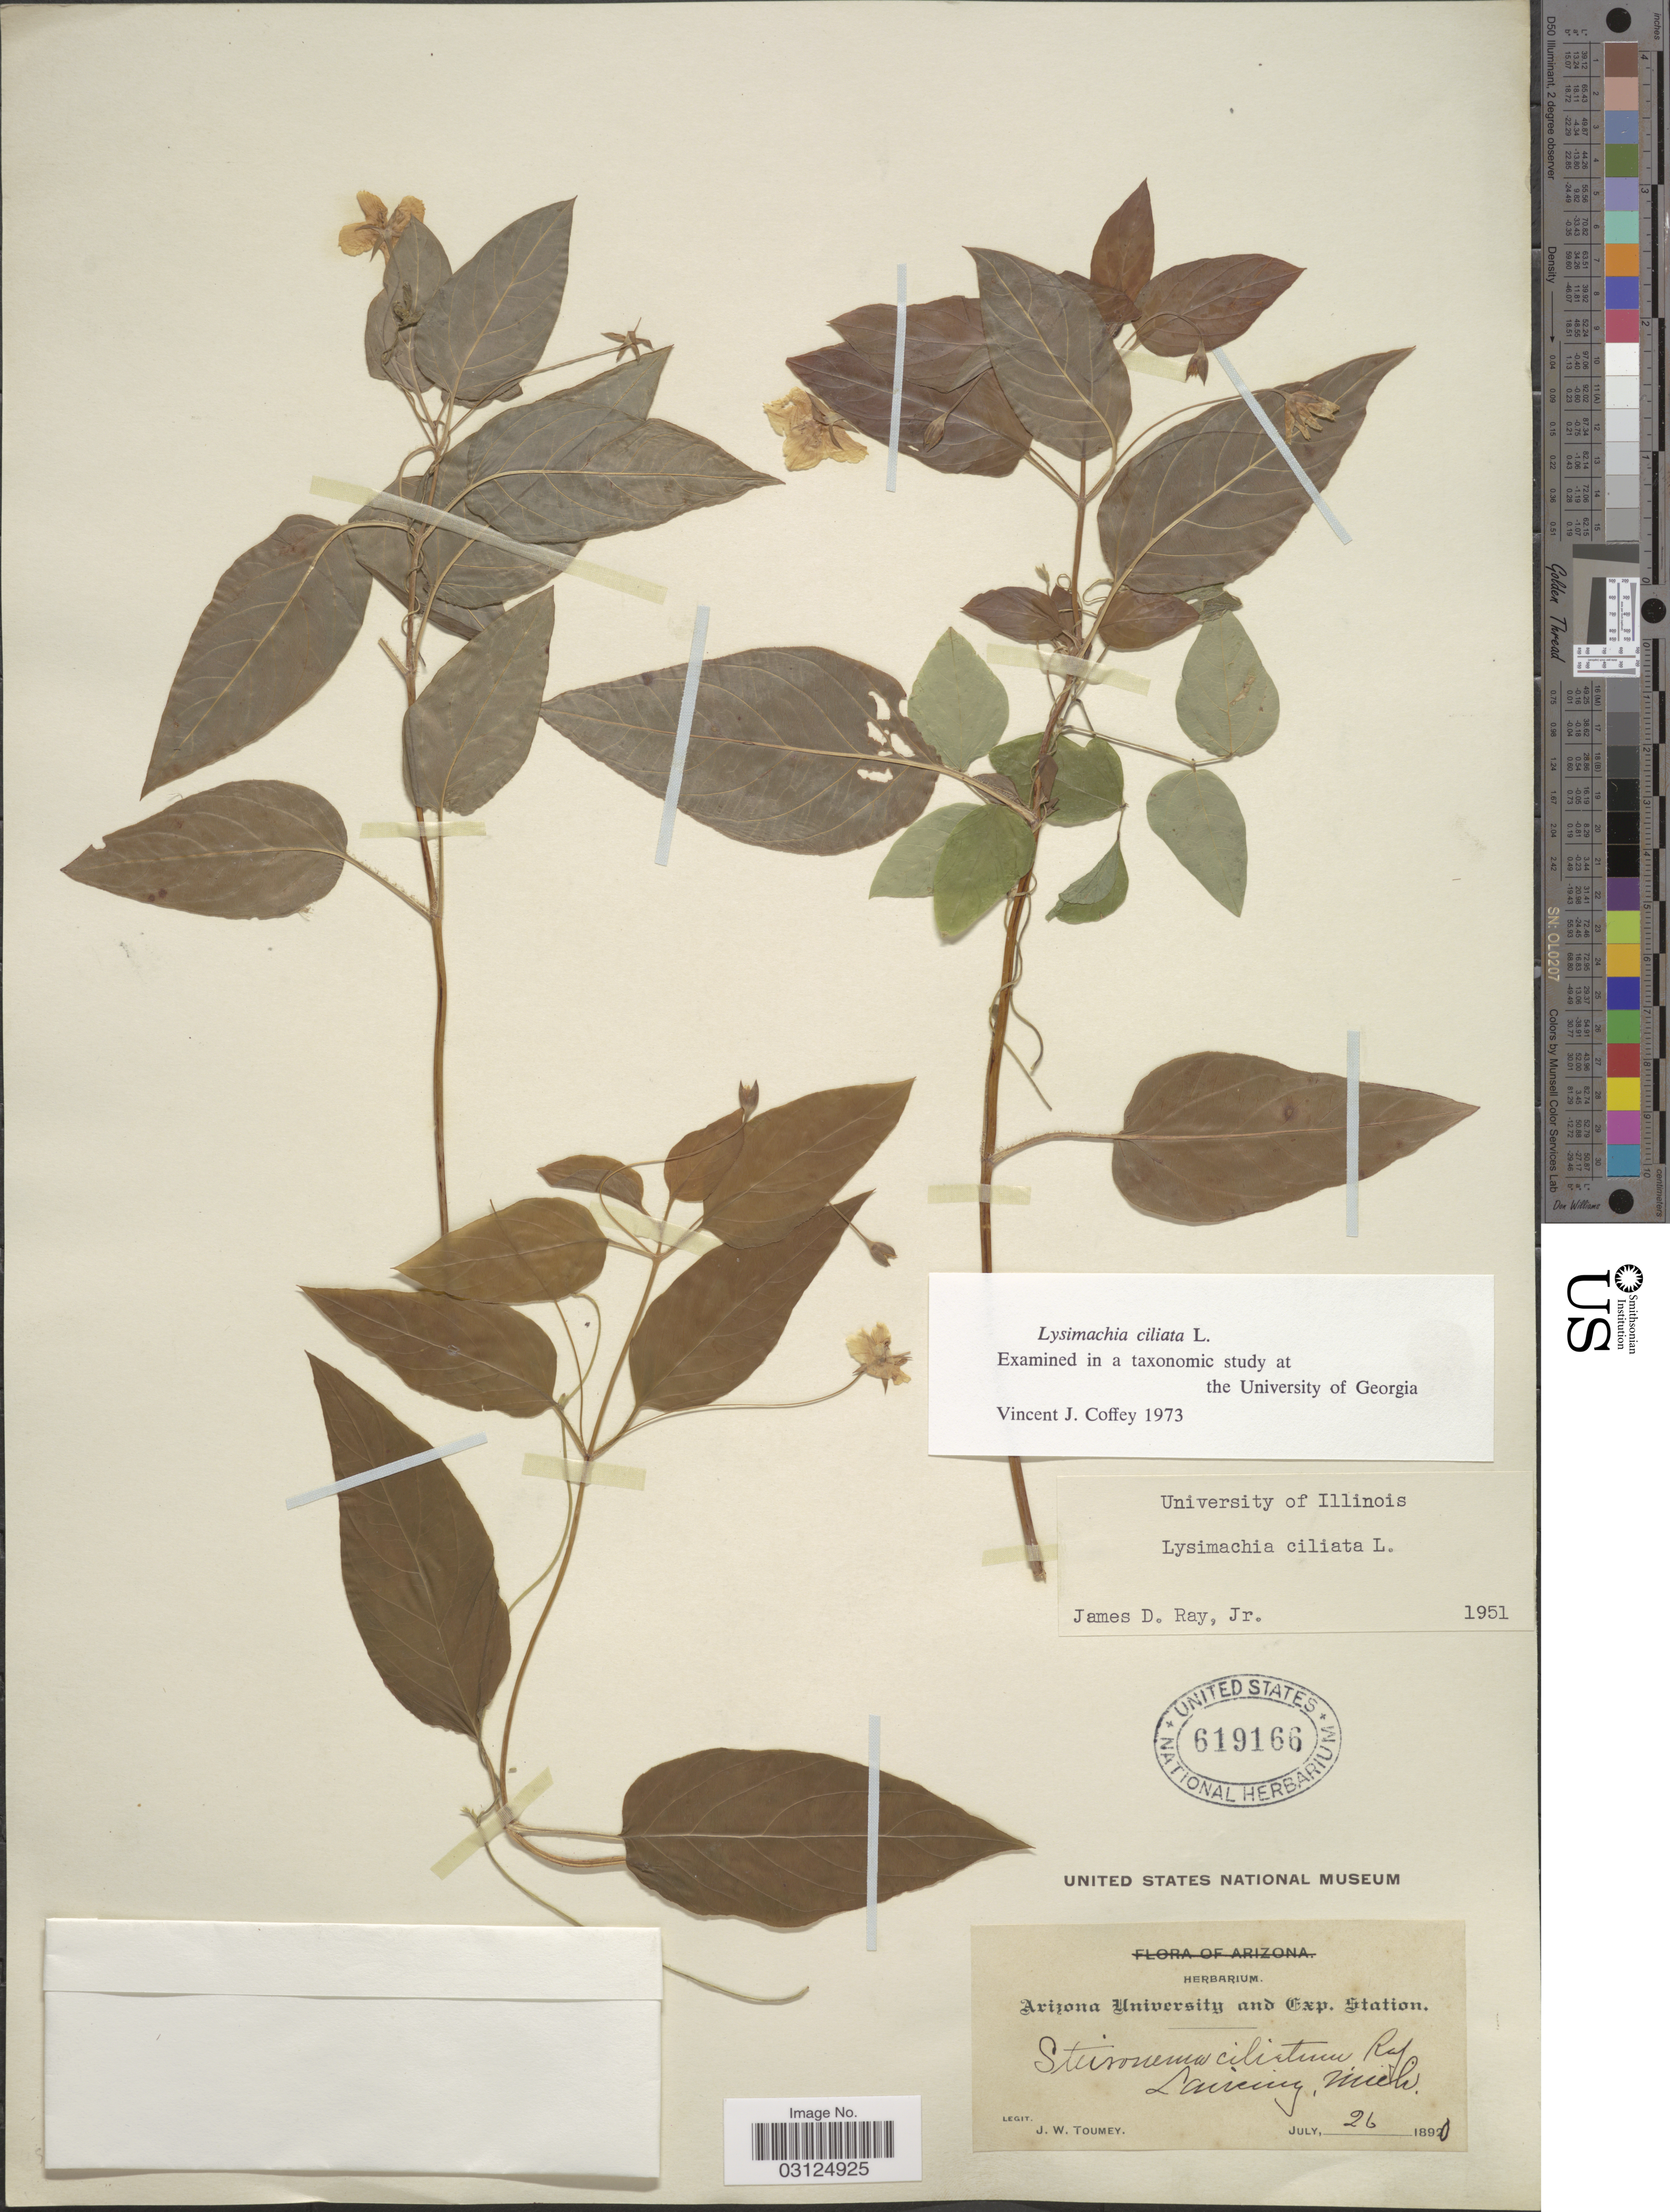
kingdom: Plantae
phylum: Tracheophyta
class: Magnoliopsida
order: Ericales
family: Primulaceae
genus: Lysimachia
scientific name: Lysimachia ciliata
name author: L.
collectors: J. W. Toumey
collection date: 1890-07-26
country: United States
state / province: Michigan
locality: Lansing.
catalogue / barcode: US 619166